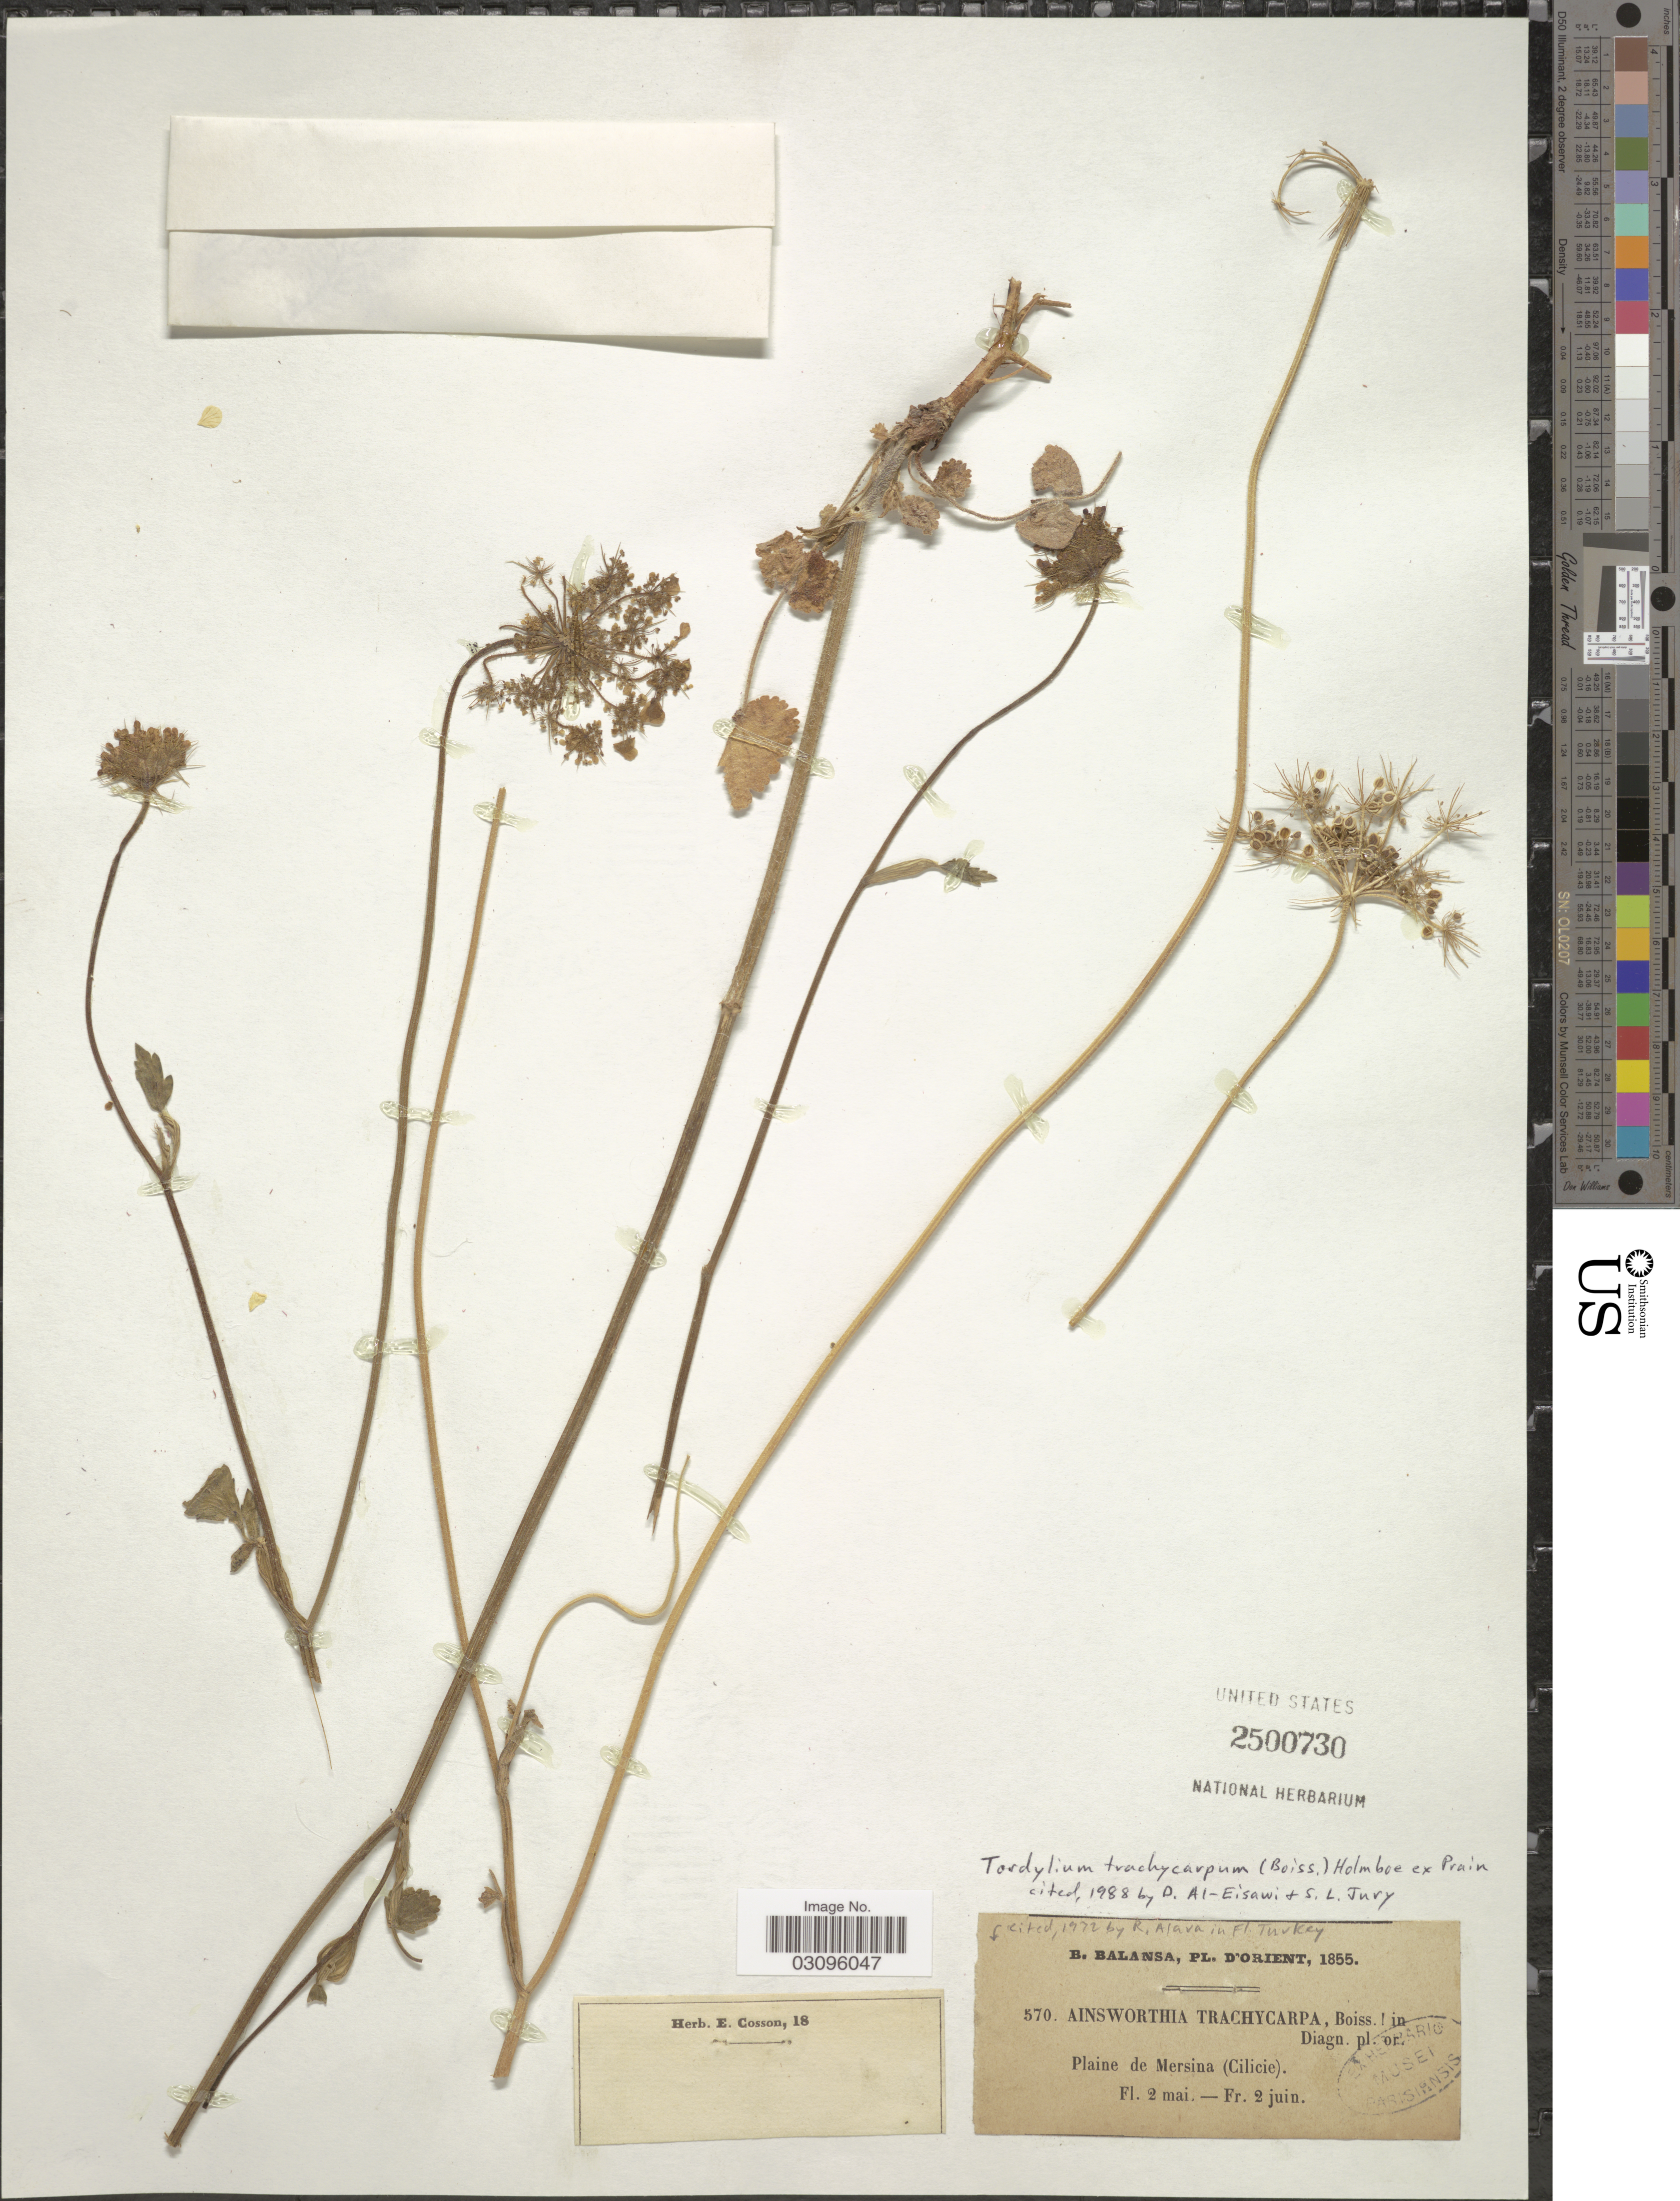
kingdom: Plantae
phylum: Tracheophyta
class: Magnoliopsida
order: Apiales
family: Apiaceae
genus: Tordylium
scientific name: Tordylium trachycarpum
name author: (Boiss.) Al-Eisawi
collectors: B. Balansa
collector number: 570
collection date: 1855-05-02/1855-06-02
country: Turkey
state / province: Mersin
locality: Orient. Plaine de Mersina (Cilicie).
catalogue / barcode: US 2500730